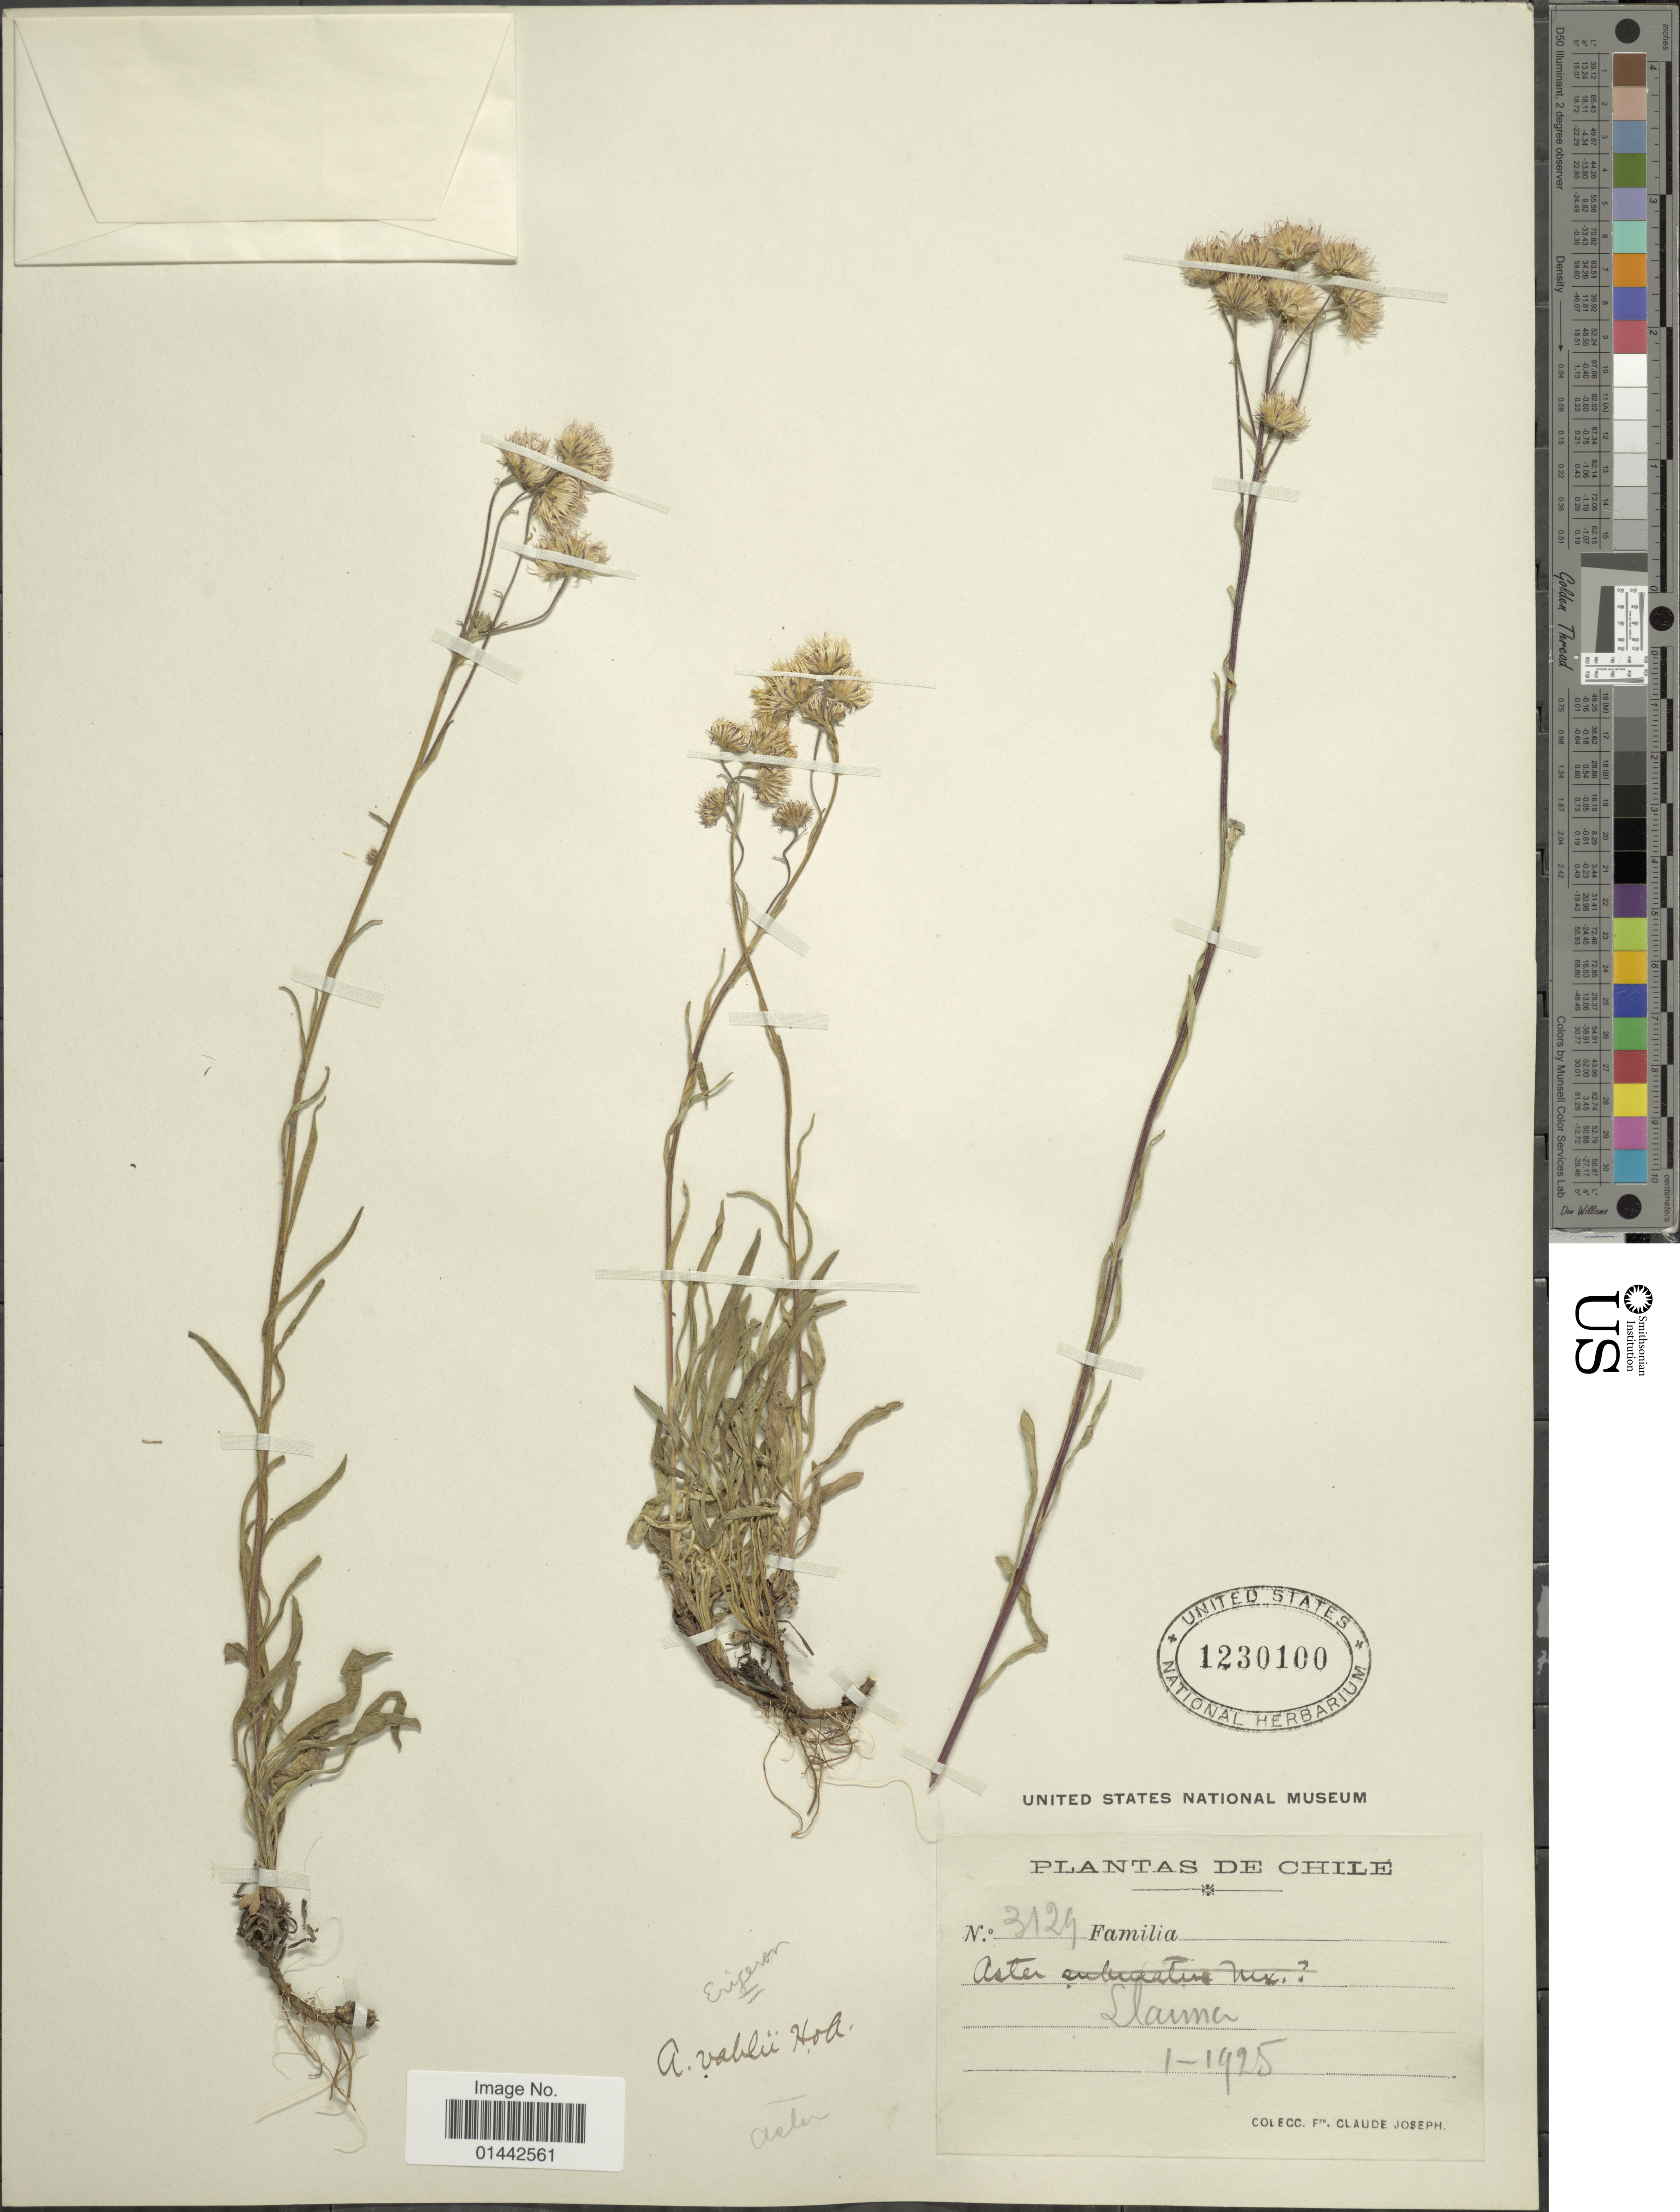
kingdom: Plantae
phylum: Tracheophyta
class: Magnoliopsida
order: Asterales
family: Asteraceae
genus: Erigeron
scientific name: Erigeron sp.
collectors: Bro. Claude-Joseph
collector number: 3129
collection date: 1925-01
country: Chile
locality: Llama.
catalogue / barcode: US 1230100